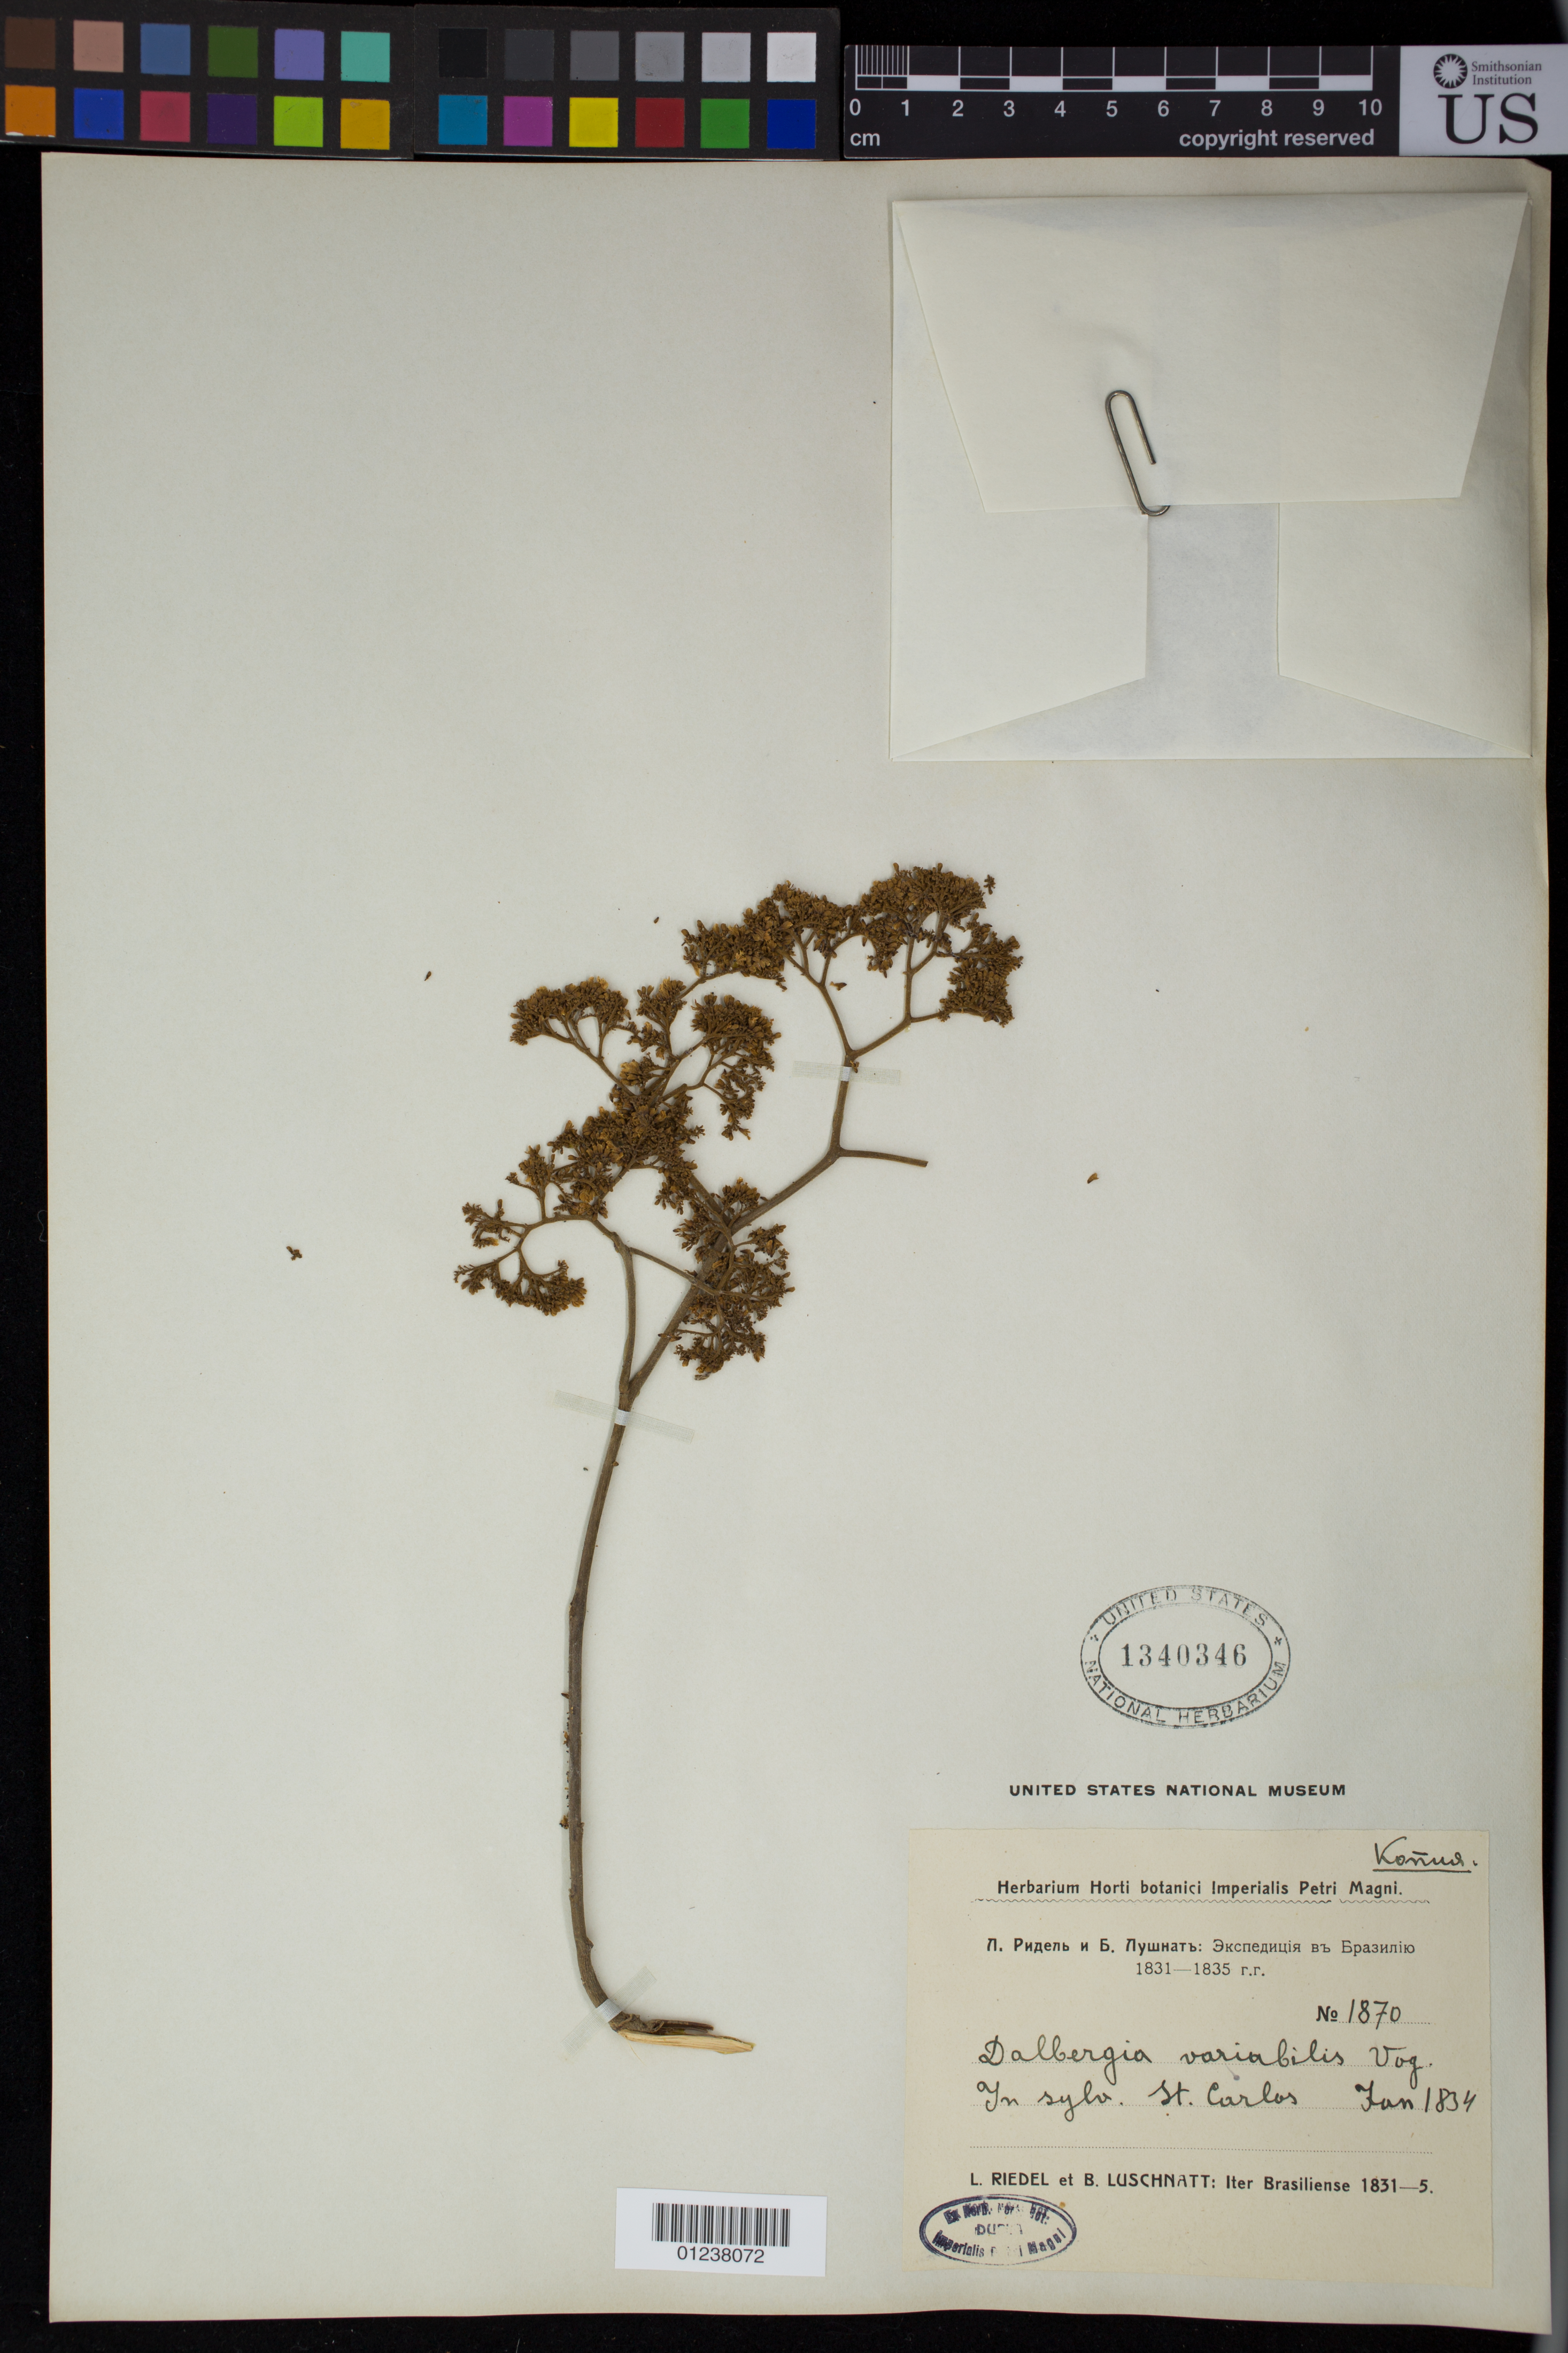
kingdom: Plantae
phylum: Tracheophyta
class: Magnoliopsida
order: Fabales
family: Fabaceae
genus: Dalbergia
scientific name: Dalbergia frutescens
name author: (Vell.) Britton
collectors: L. Riedel & B. Luschnatt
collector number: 1870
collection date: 1834-01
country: Brazil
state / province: Sao Paulo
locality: St. Carlos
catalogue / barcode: US 1340346